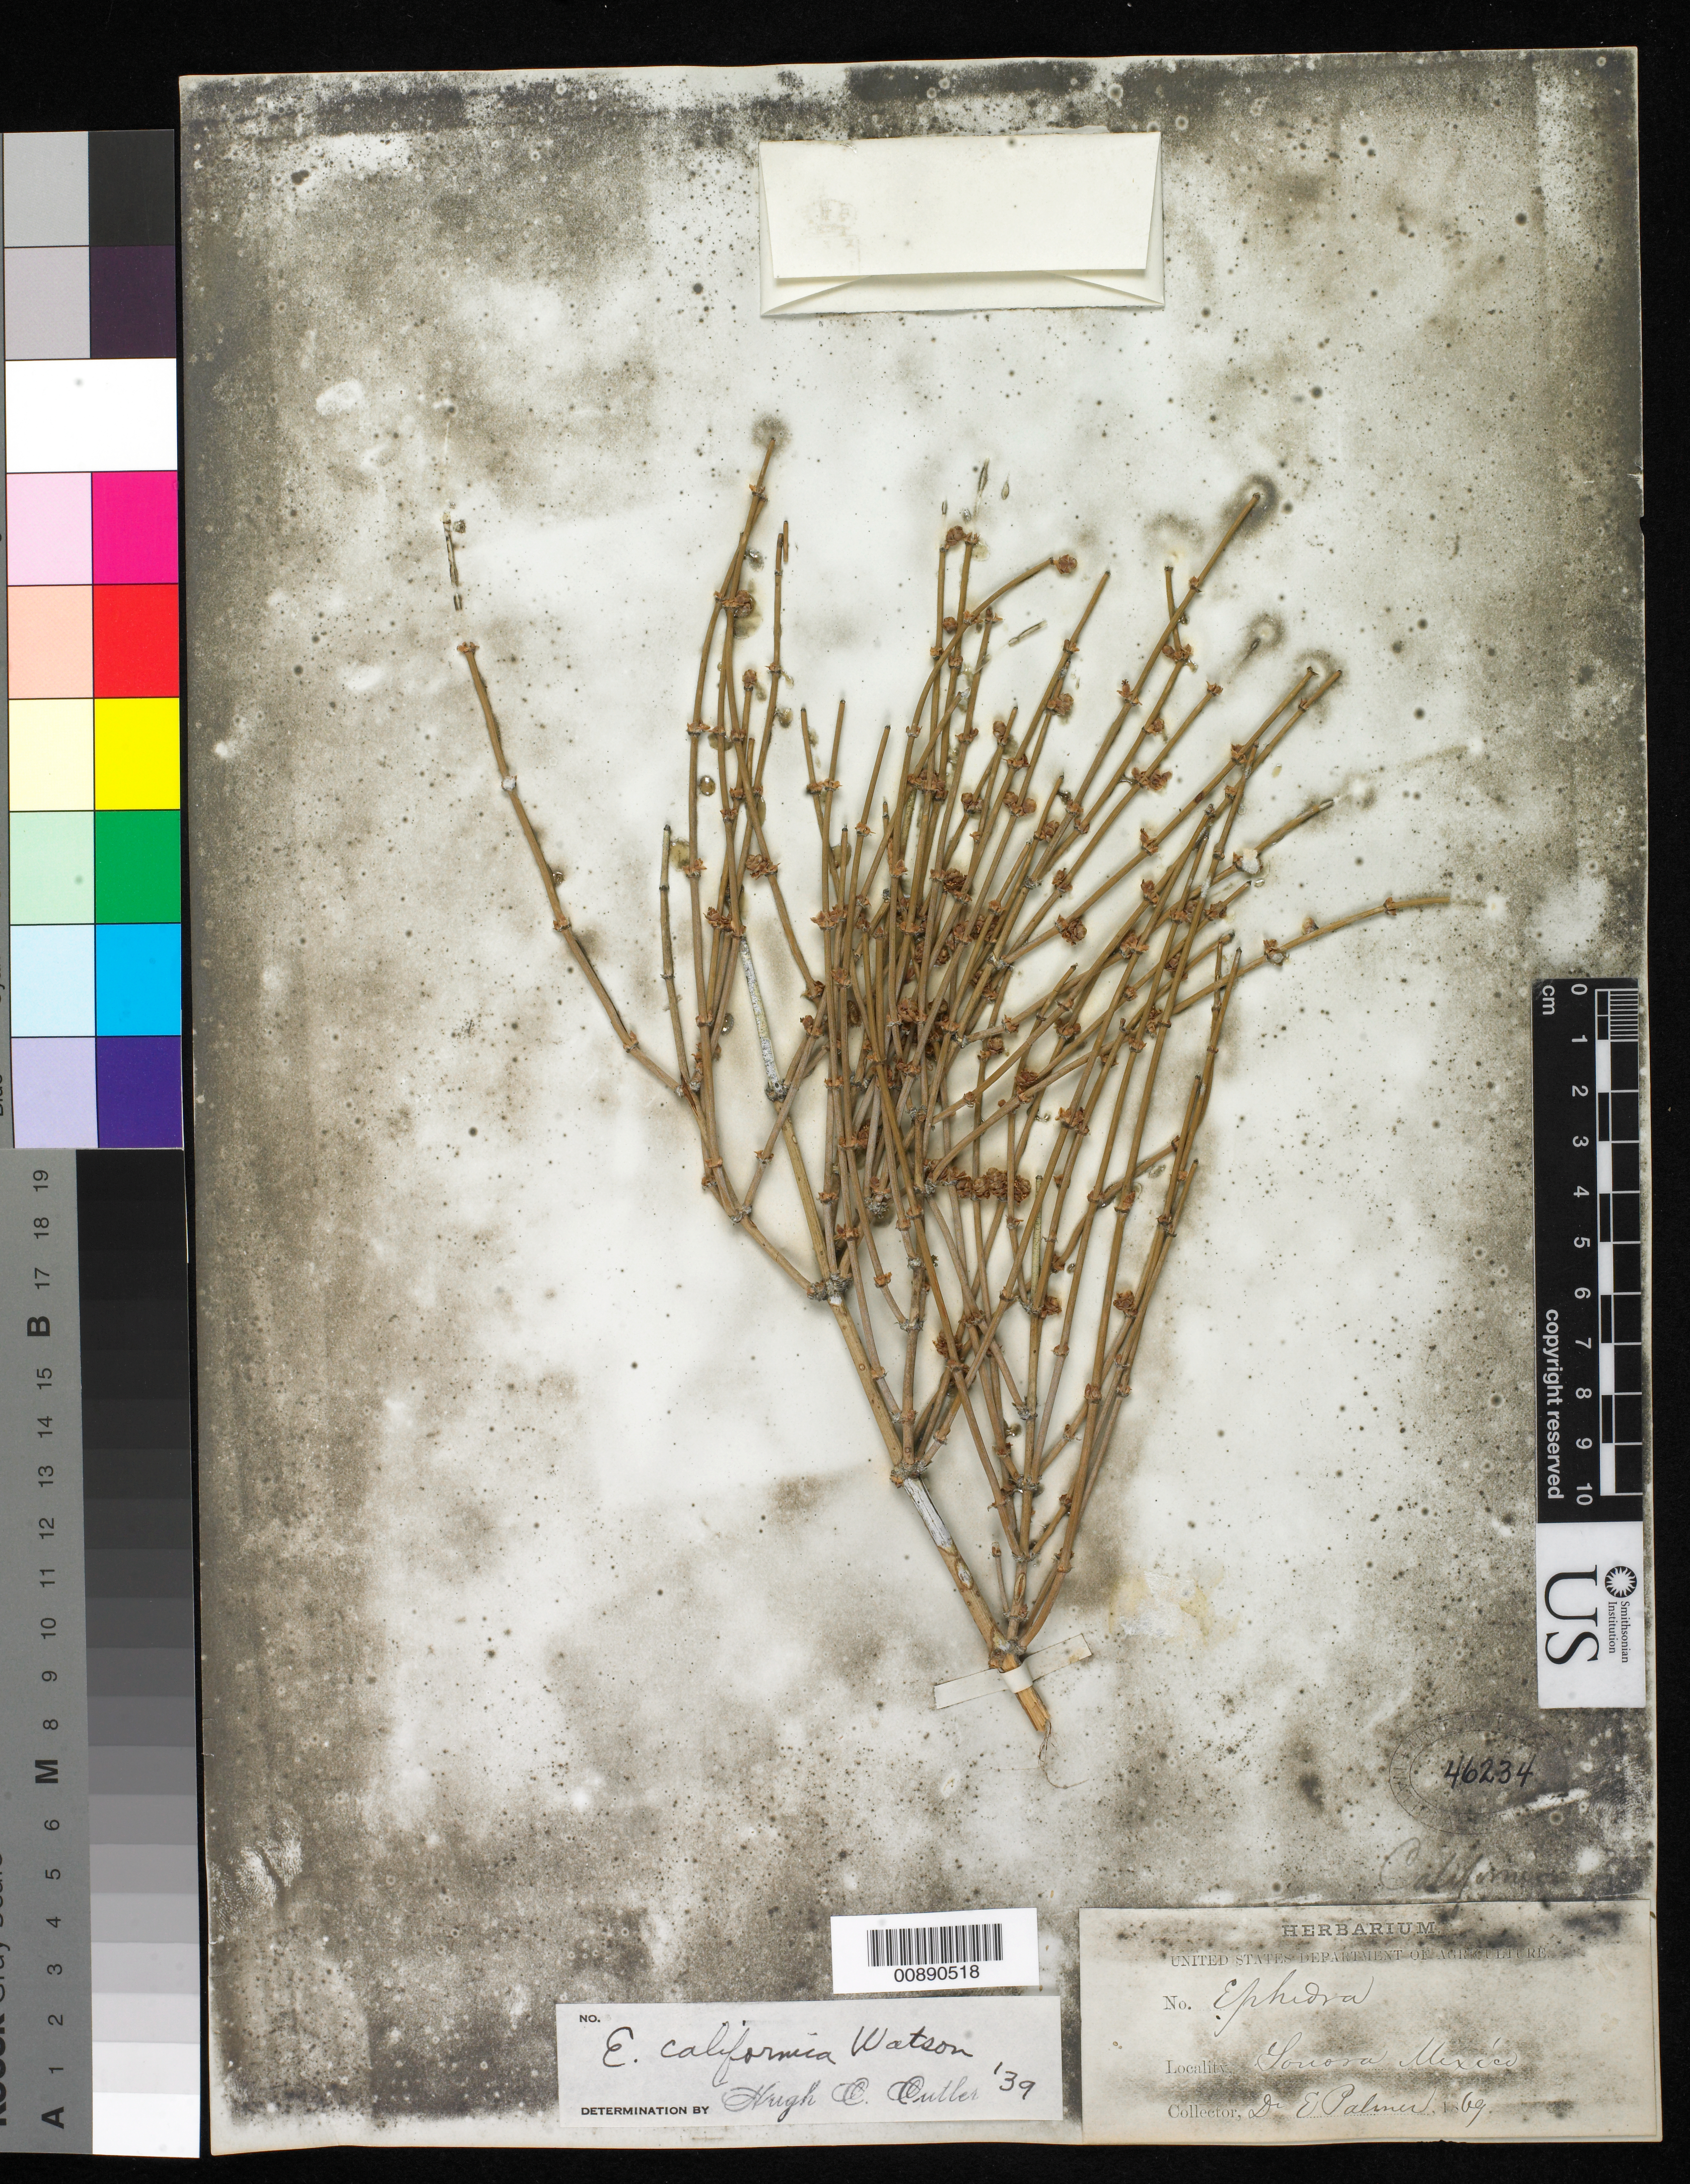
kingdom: Plantae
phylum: Tracheophyta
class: Gnetopsida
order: Ephedrales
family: Ephedraceae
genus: Ephedra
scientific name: Ephedra californica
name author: S. Watson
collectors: E. Palmer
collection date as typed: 1869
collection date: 1869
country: Mexico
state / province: Sonora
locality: Sonora.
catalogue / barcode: US 46234